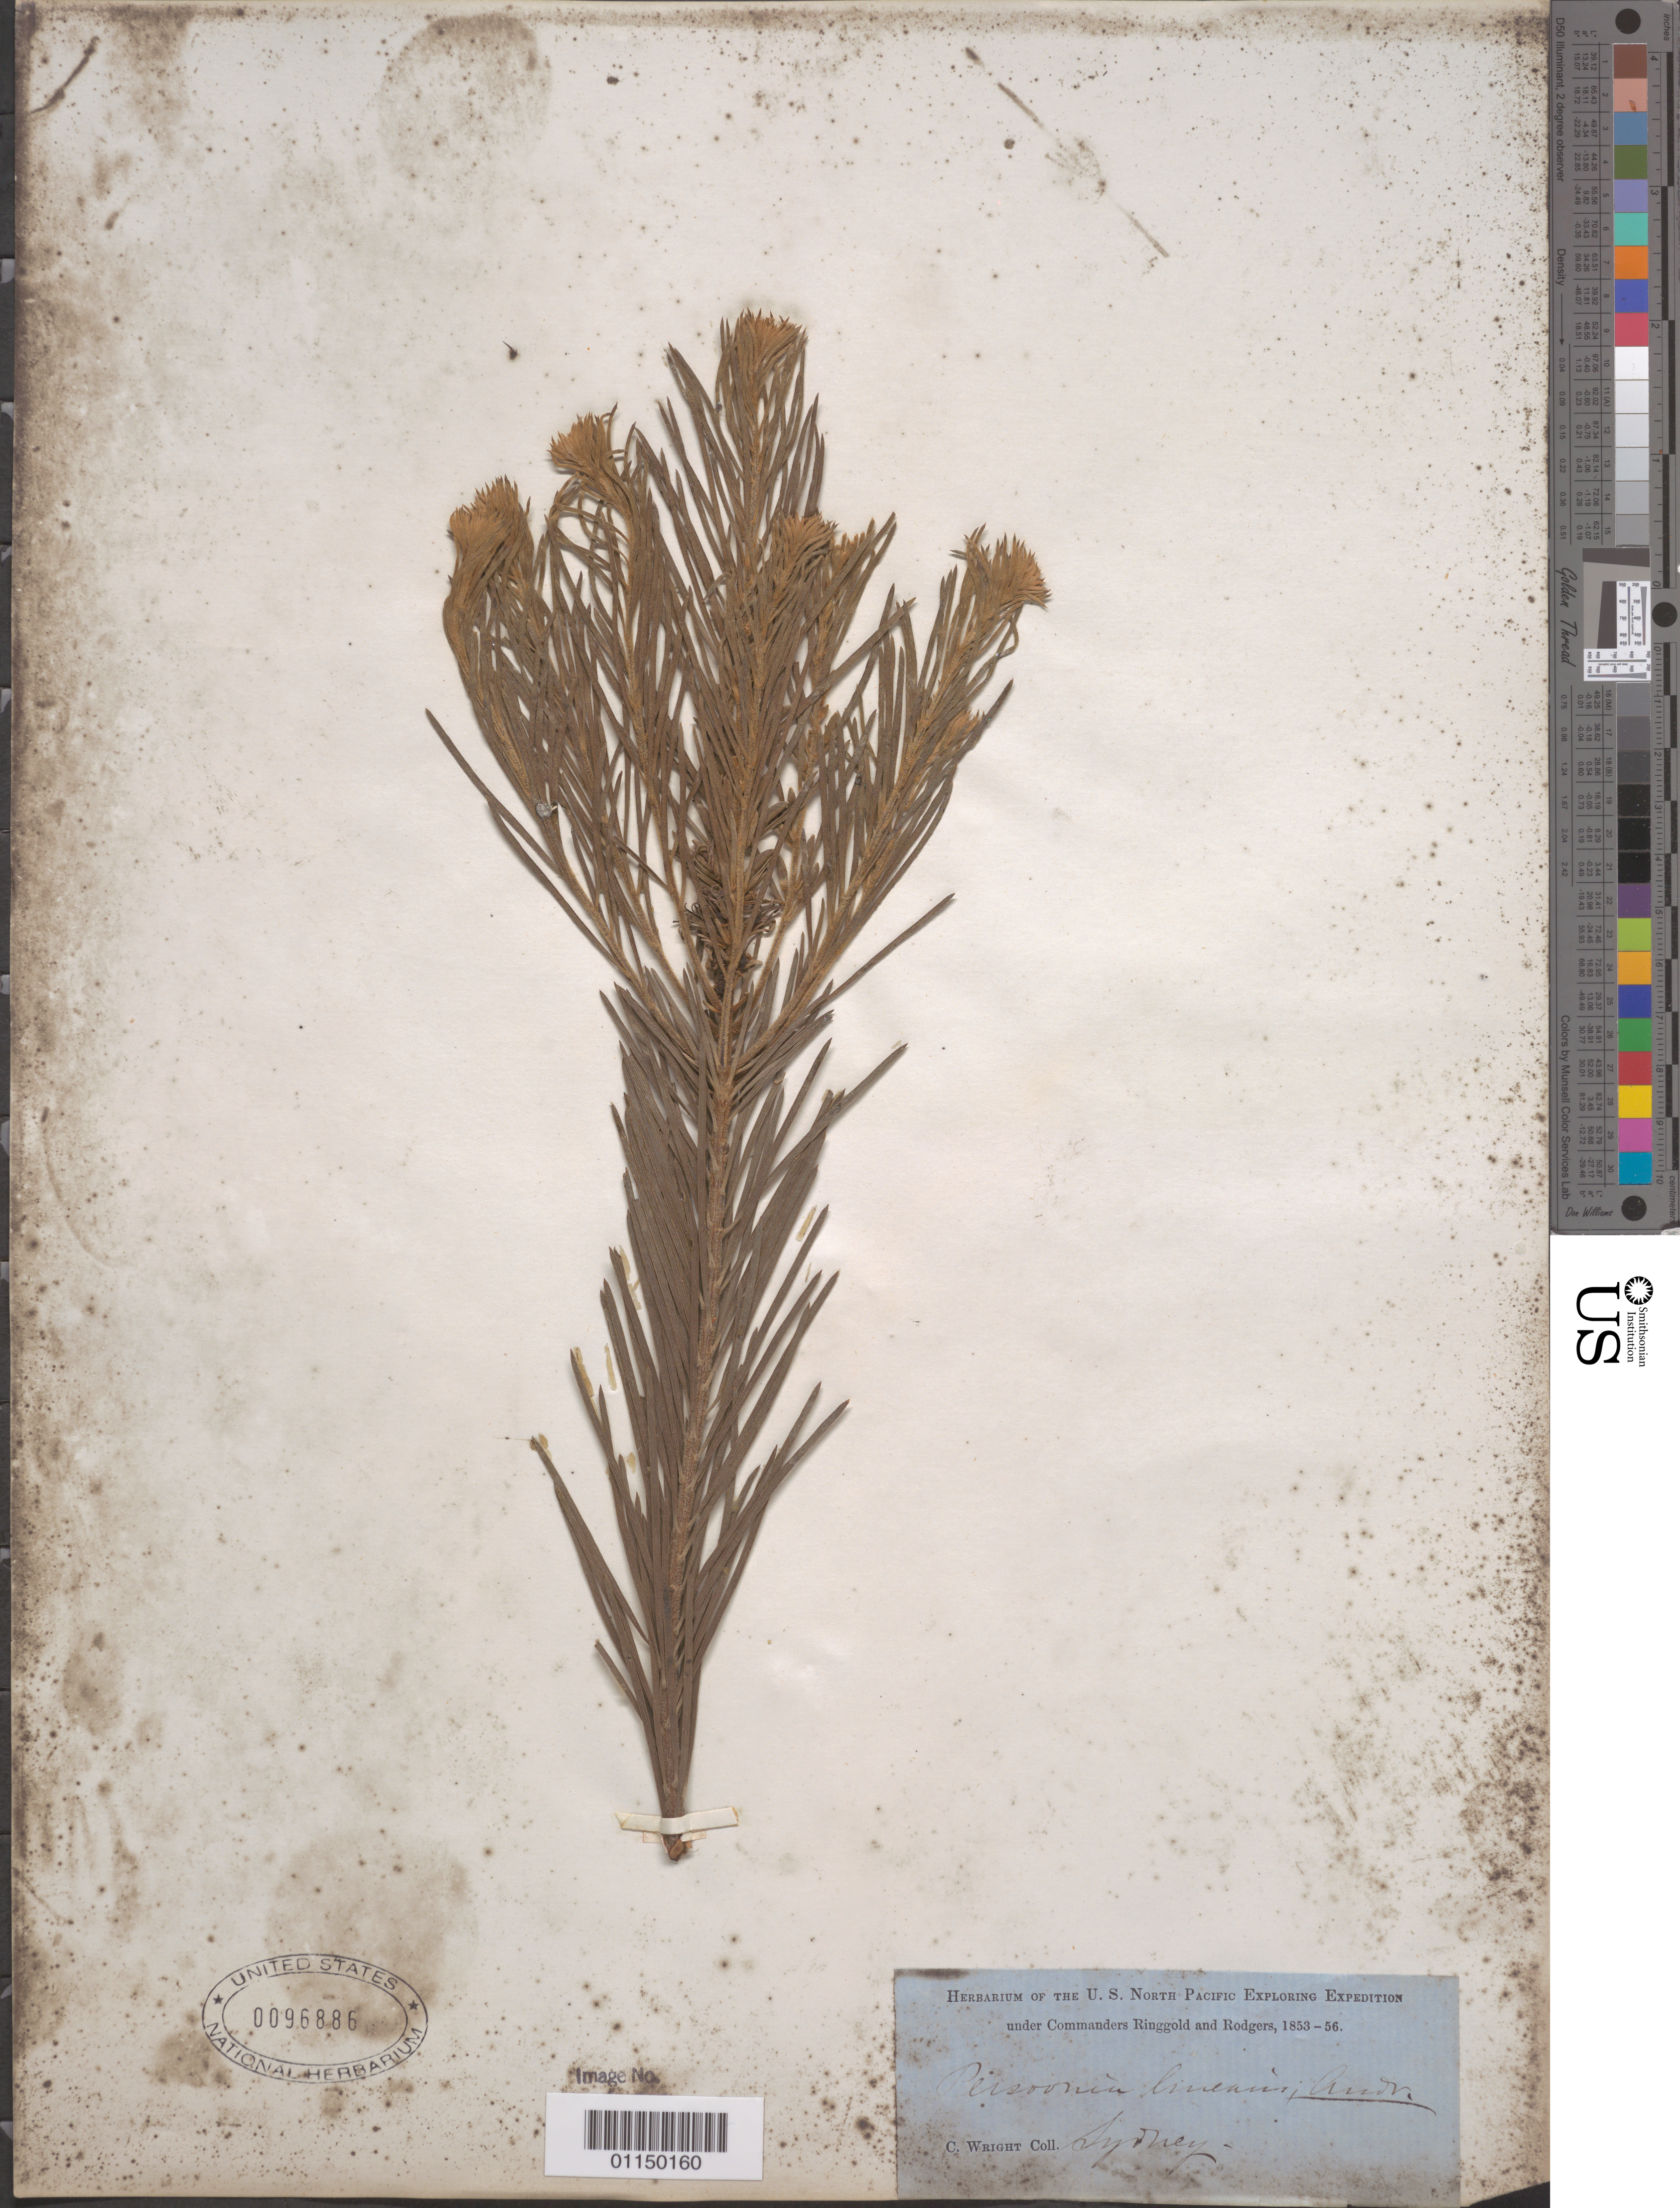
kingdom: Plantae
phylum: Tracheophyta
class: Magnoliopsida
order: Proteales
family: Proteaceae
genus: Persoonia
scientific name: Persoonia linearis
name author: Andrews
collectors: C. Wright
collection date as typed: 1853 to -- -- 1856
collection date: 1853/1856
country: Australia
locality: Sydney.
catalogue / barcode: US 96886